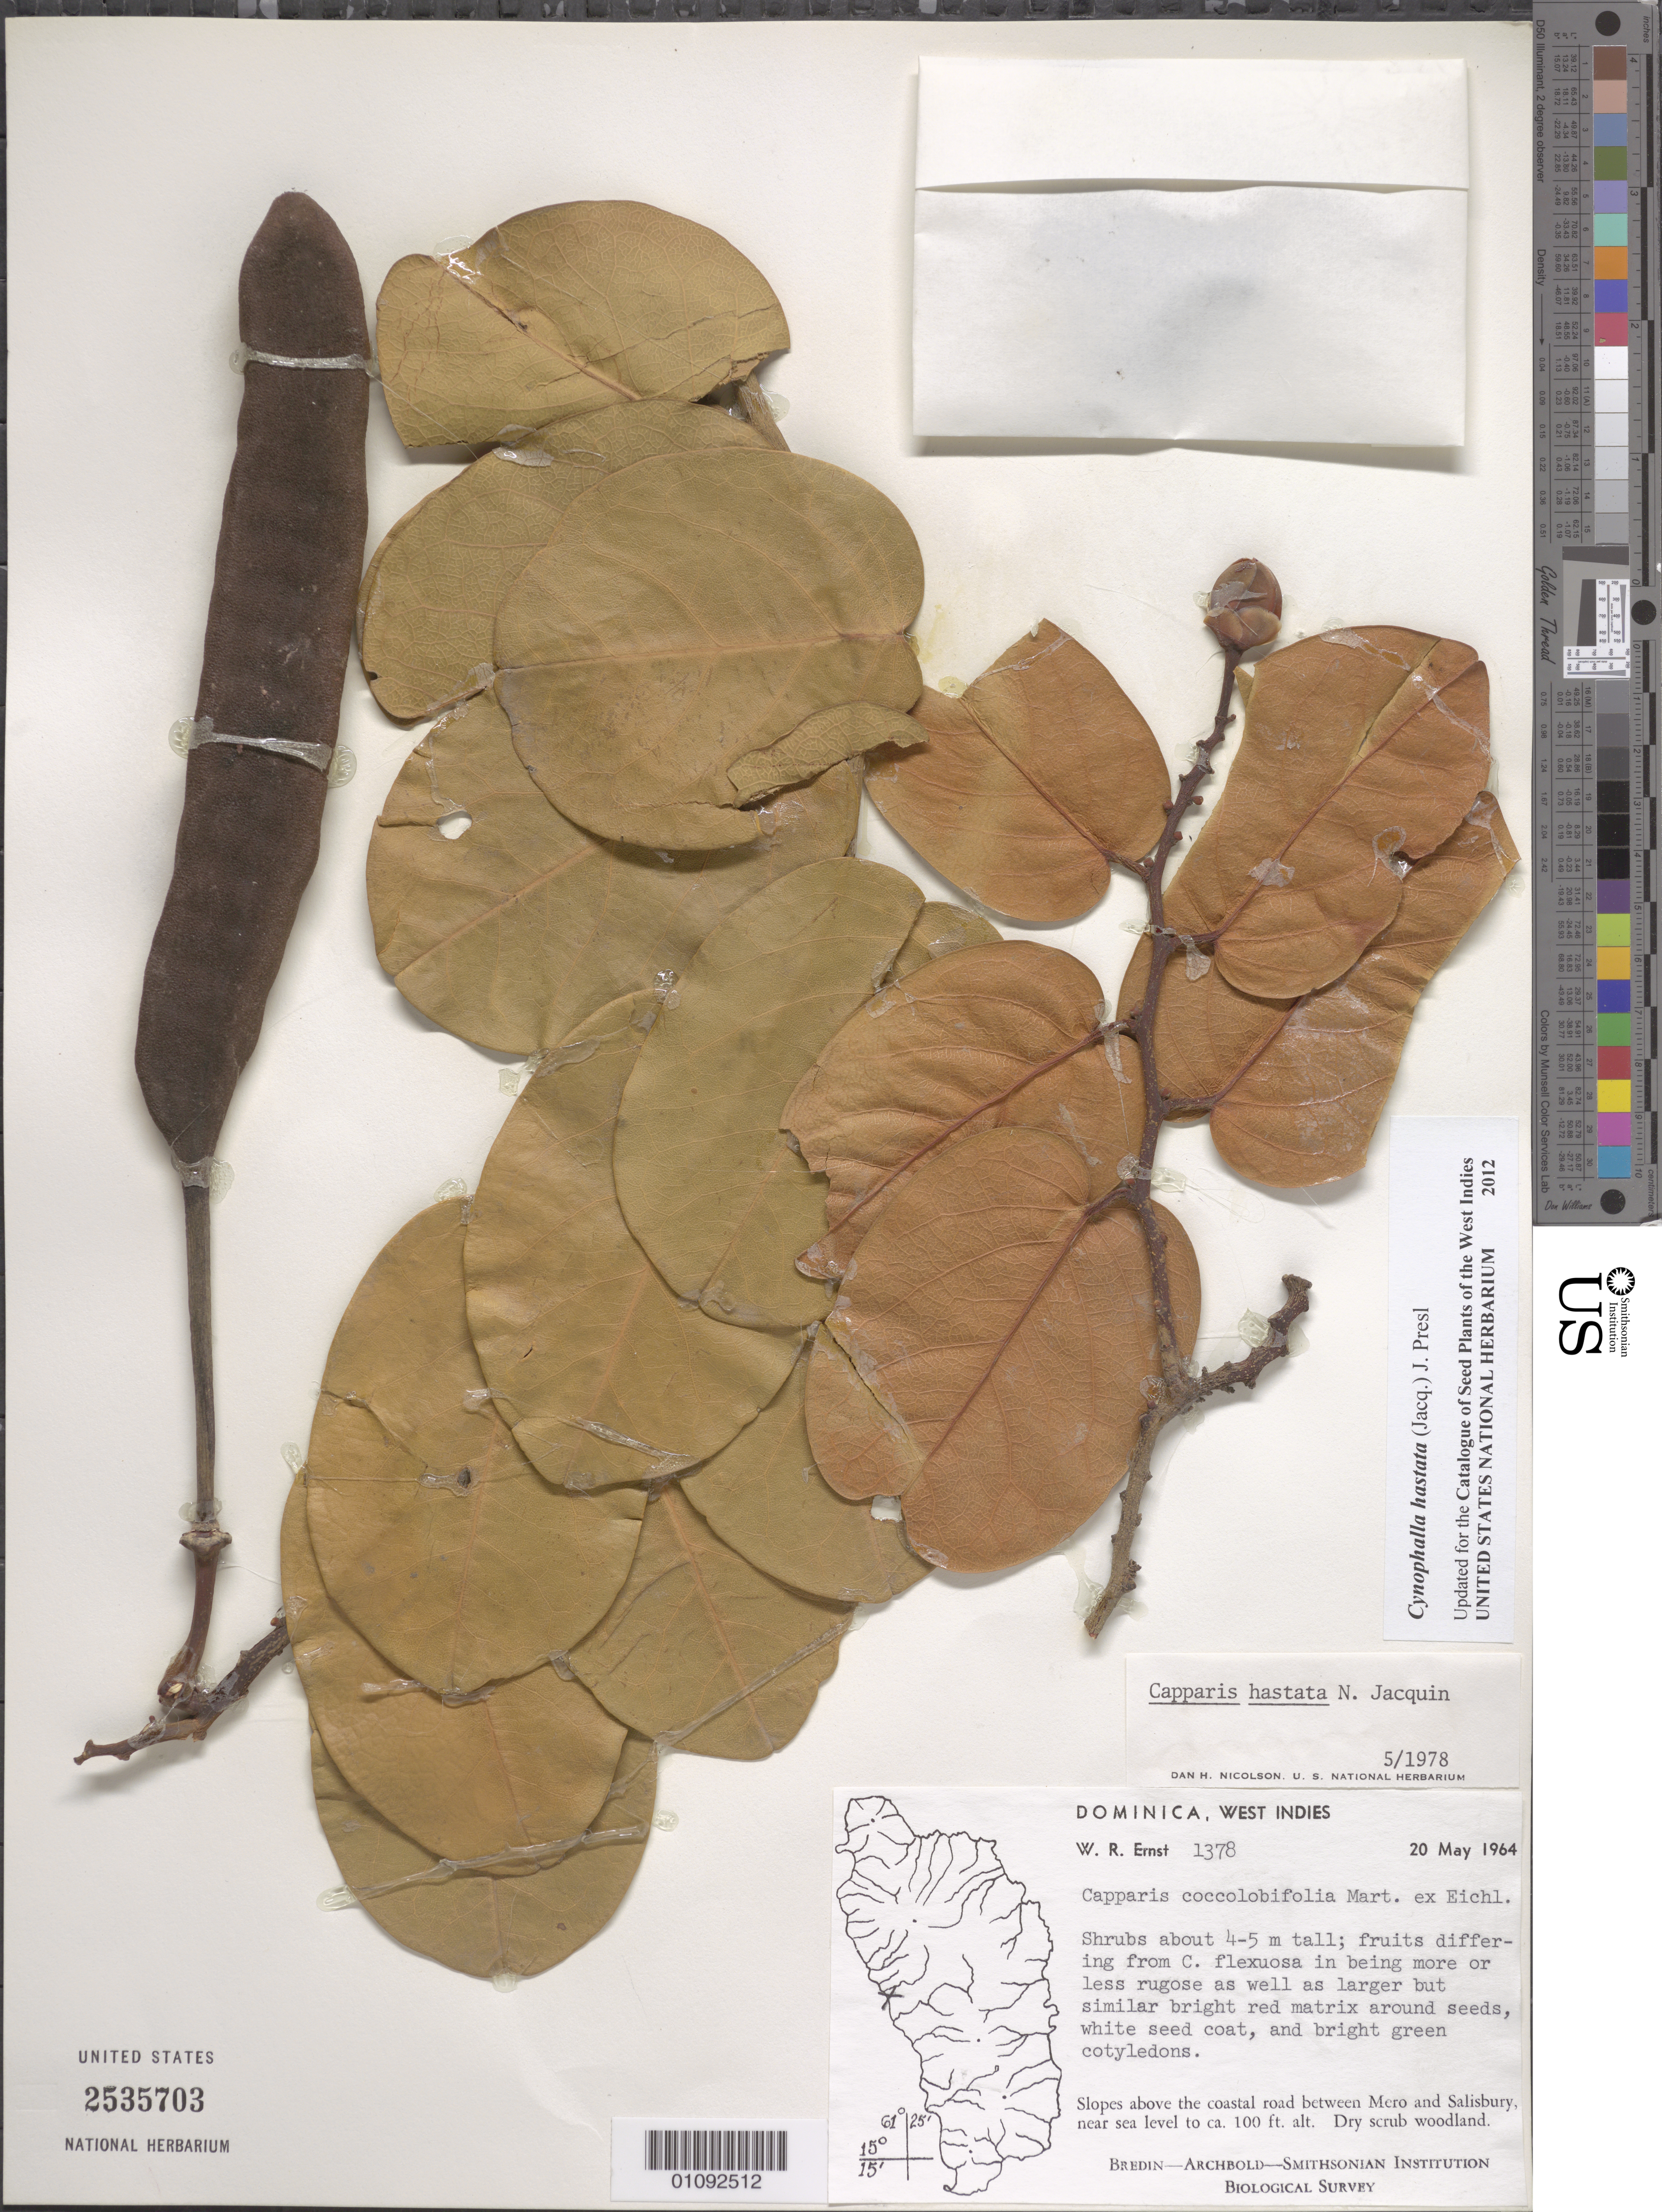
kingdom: Plantae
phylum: Tracheophyta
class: Magnoliopsida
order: Brassicales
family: Capparaceae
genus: Cynophalla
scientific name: Cynophalla hastata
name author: (Jacq.) J. Presl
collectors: W. R. Ernst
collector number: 1378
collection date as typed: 20 May 1964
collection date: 1964-05-20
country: Dominica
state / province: St. Joseph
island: Dominica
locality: Slopes above the coastal road between Mero and Salisbury.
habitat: Dry scrub woodland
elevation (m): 0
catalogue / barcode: US 2535703